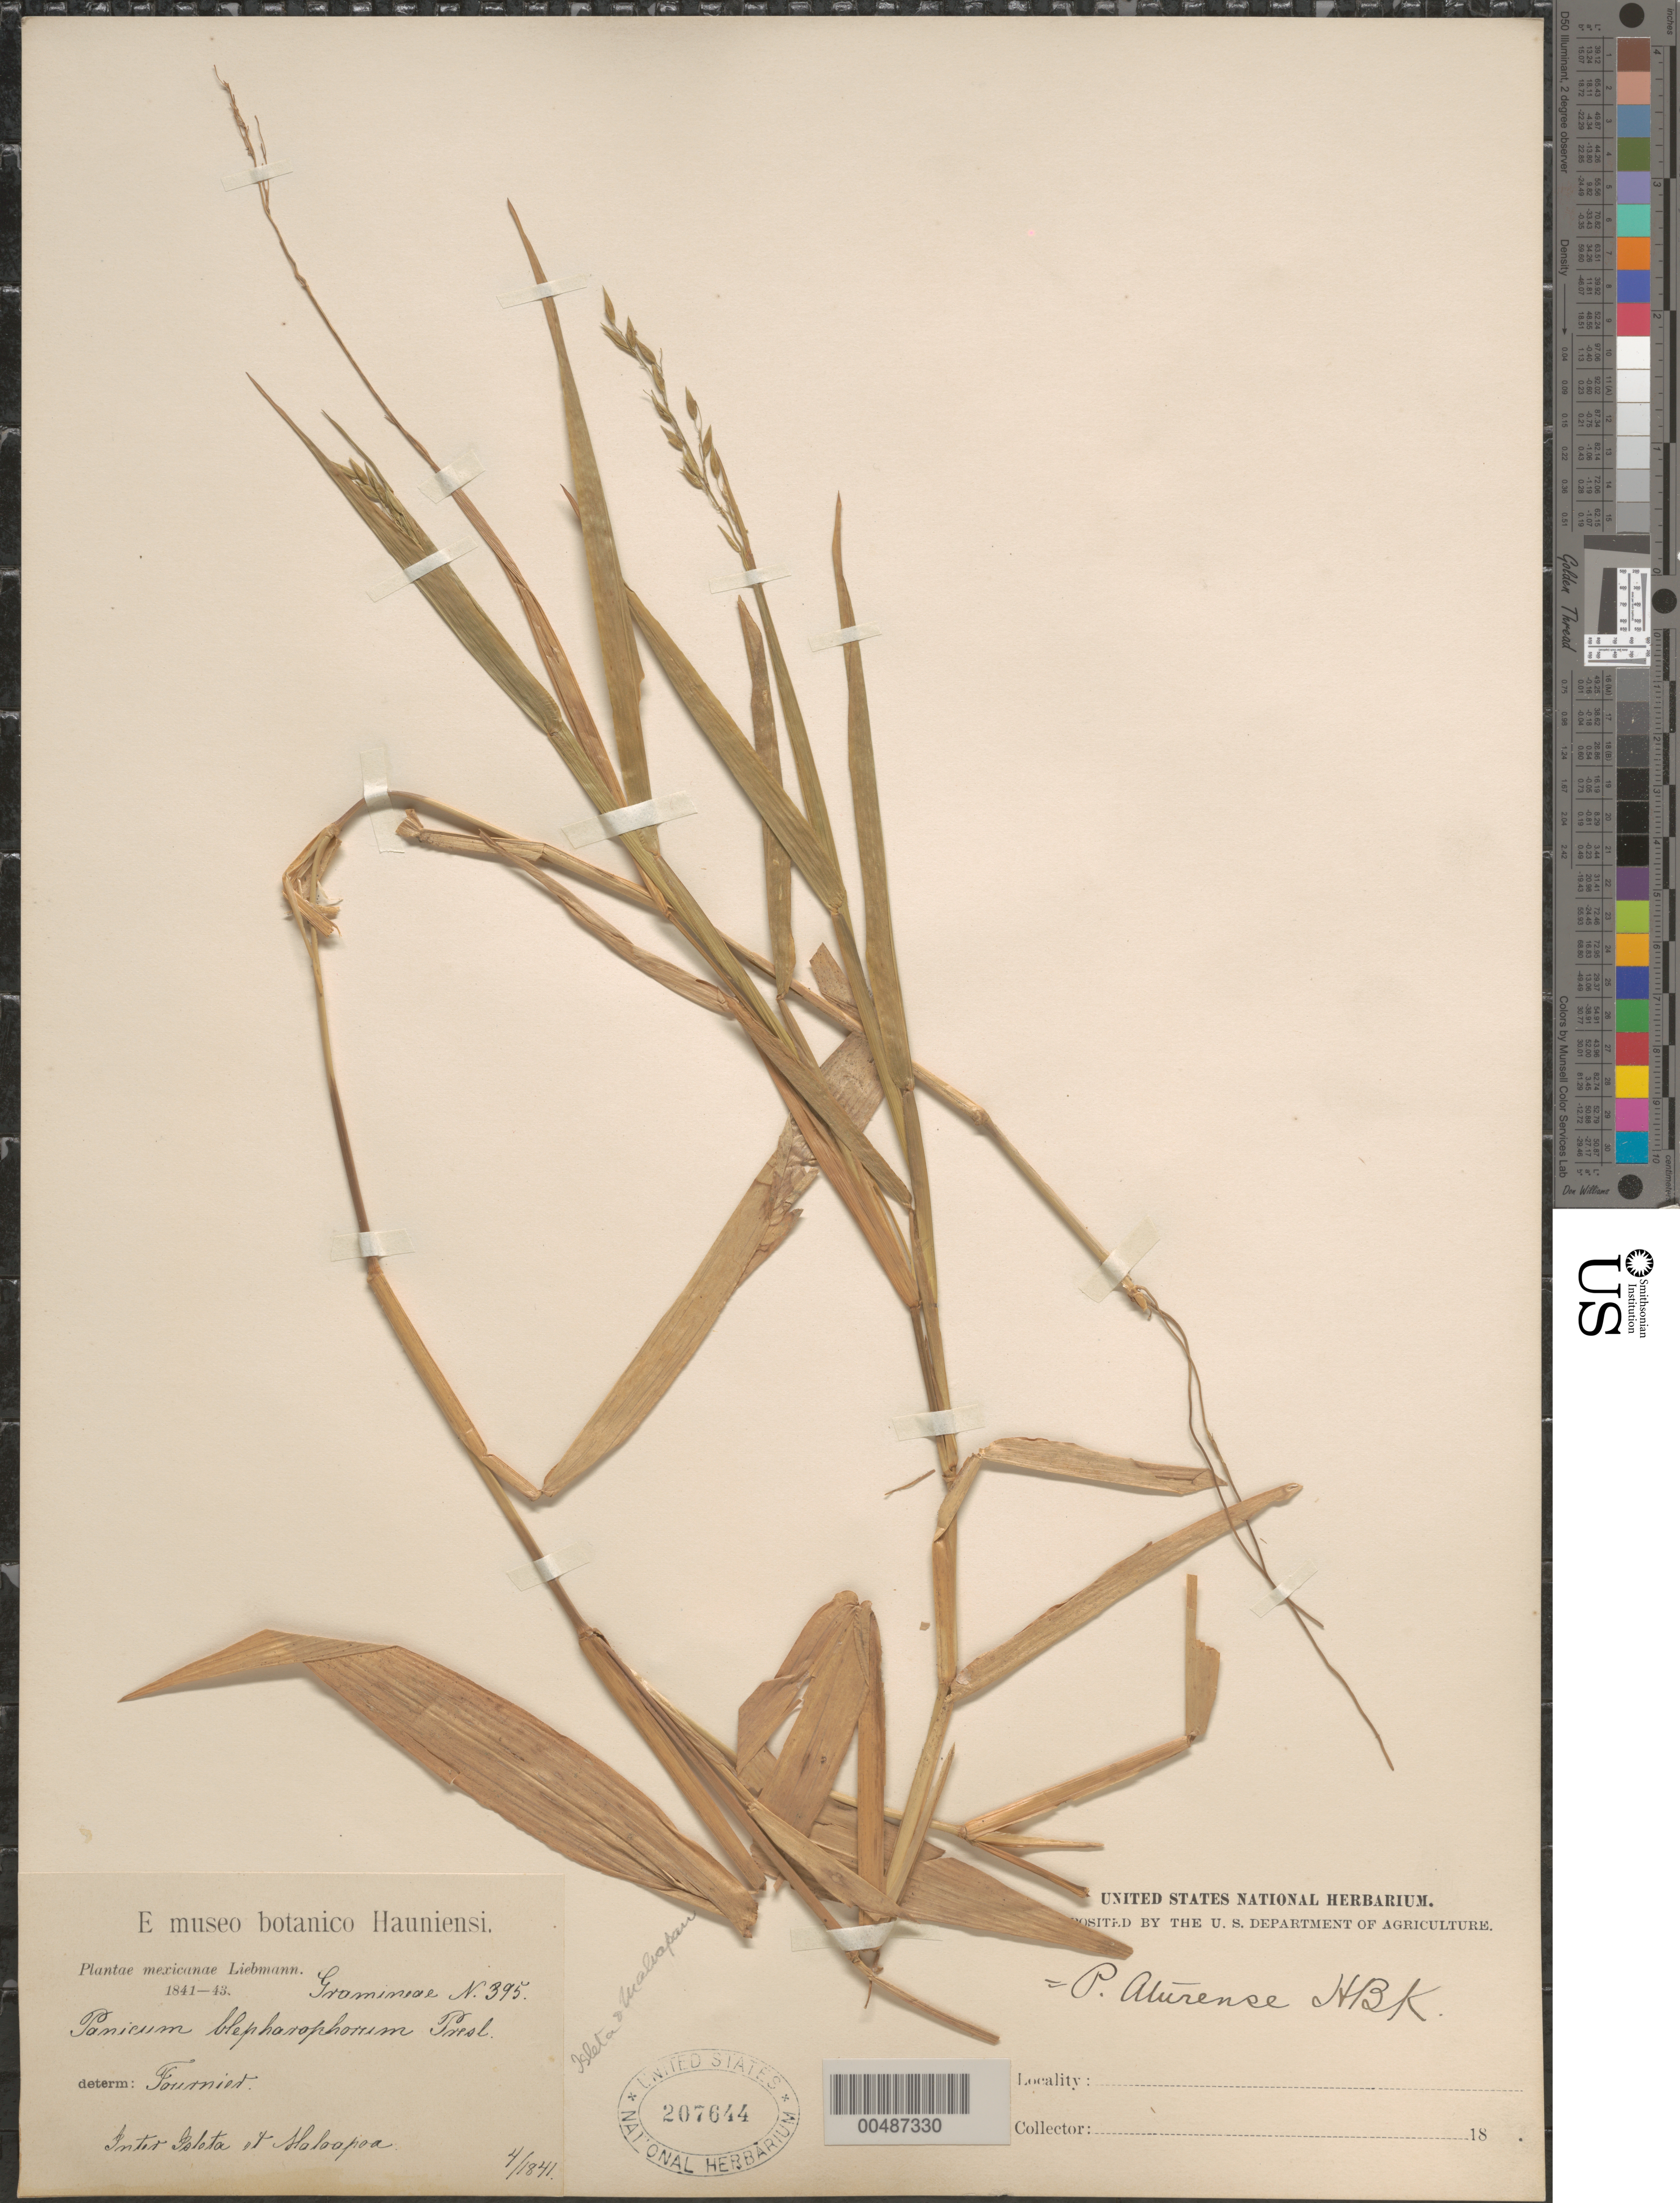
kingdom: Plantae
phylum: Tracheophyta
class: Liliopsida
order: Poales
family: Poaceae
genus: Homolepis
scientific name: Homolepis aturensis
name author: (Kunth) Chase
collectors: F. M. Liebmann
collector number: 395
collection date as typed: Apr 1841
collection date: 1841-04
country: Mexico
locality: Inter Isleta et Haloapoa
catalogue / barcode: US 207644